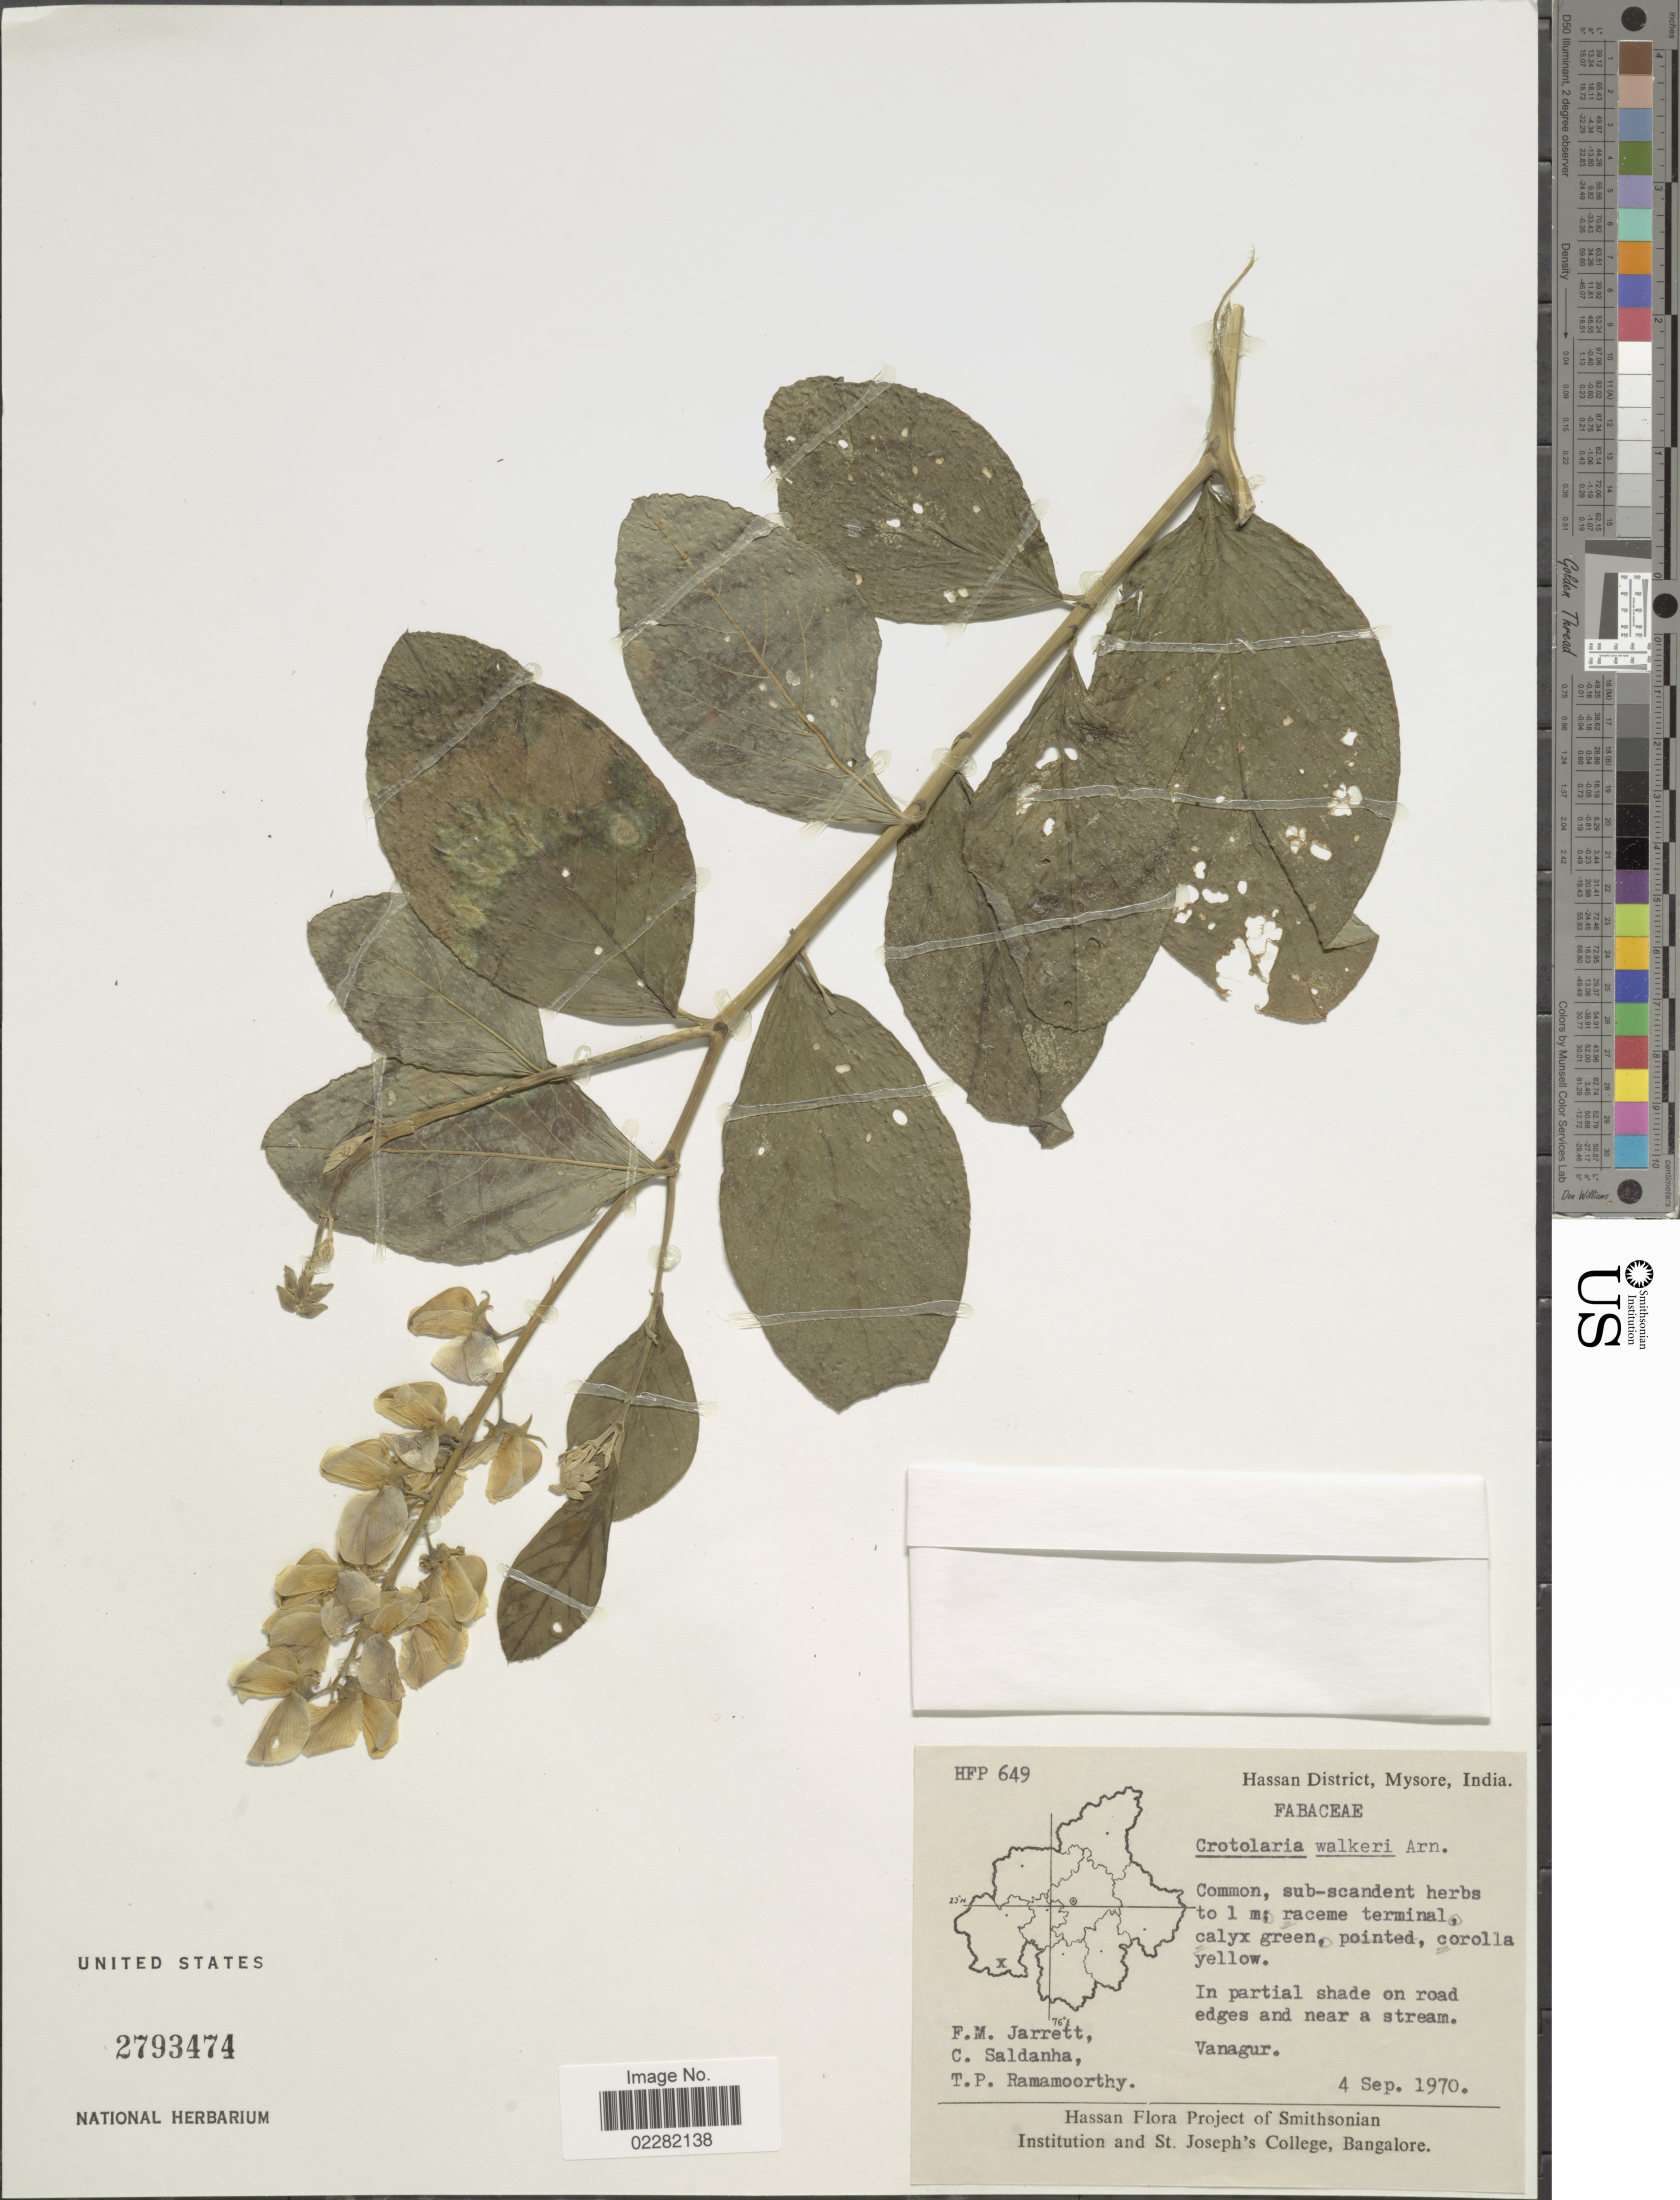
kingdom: Plantae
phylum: Tracheophyta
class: Magnoliopsida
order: Fabales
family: Fabaceae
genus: Crotalaria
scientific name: Crotalaria semperflorens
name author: Vent.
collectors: F. M. Jarrett, C. Saldanha & T. P. Ramamoorthy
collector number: HFP 649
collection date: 1970-09-04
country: India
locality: Hassan District, Mysore, Vanagur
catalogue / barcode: US 2793474